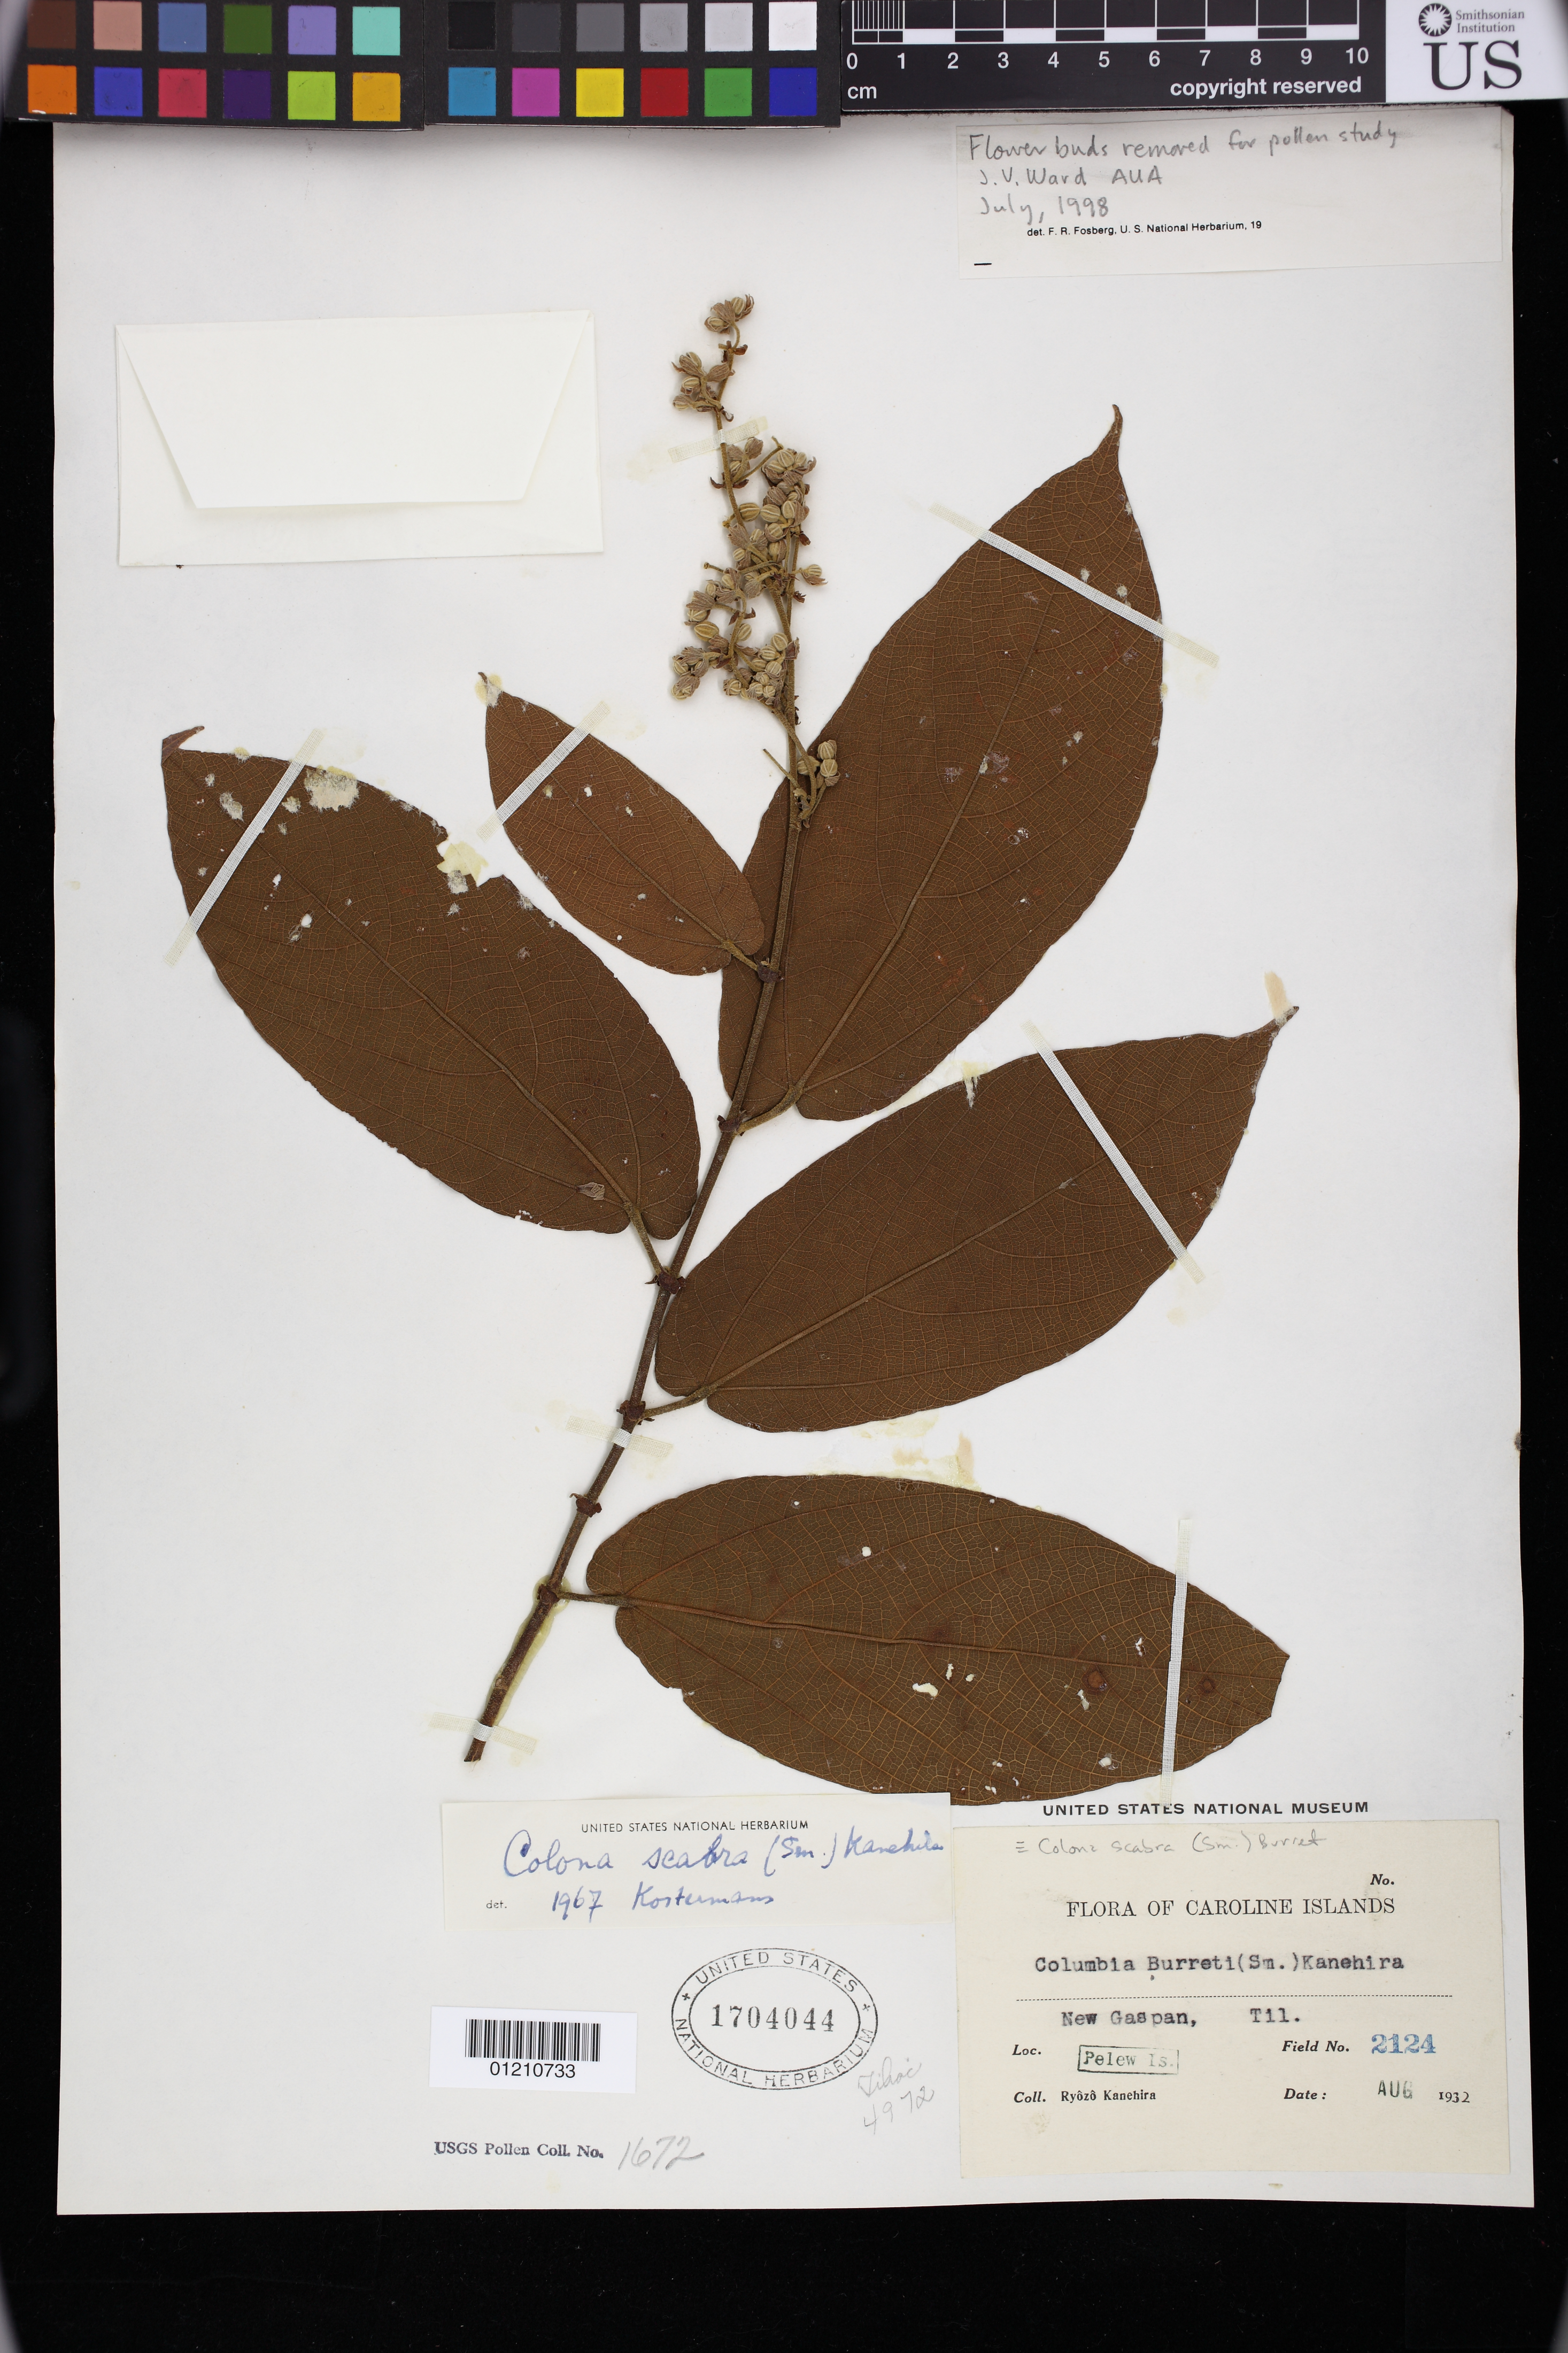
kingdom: Plantae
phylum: Tracheophyta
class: Magnoliopsida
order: Malvales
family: Malvaceae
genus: Colona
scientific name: Colona scabra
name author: (Sm.) Burret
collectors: R. Kanehira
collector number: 2124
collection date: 1932-08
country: Palau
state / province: Ngatpang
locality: New Ngatpang (Gaspan, Gasupan)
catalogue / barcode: US 1704044